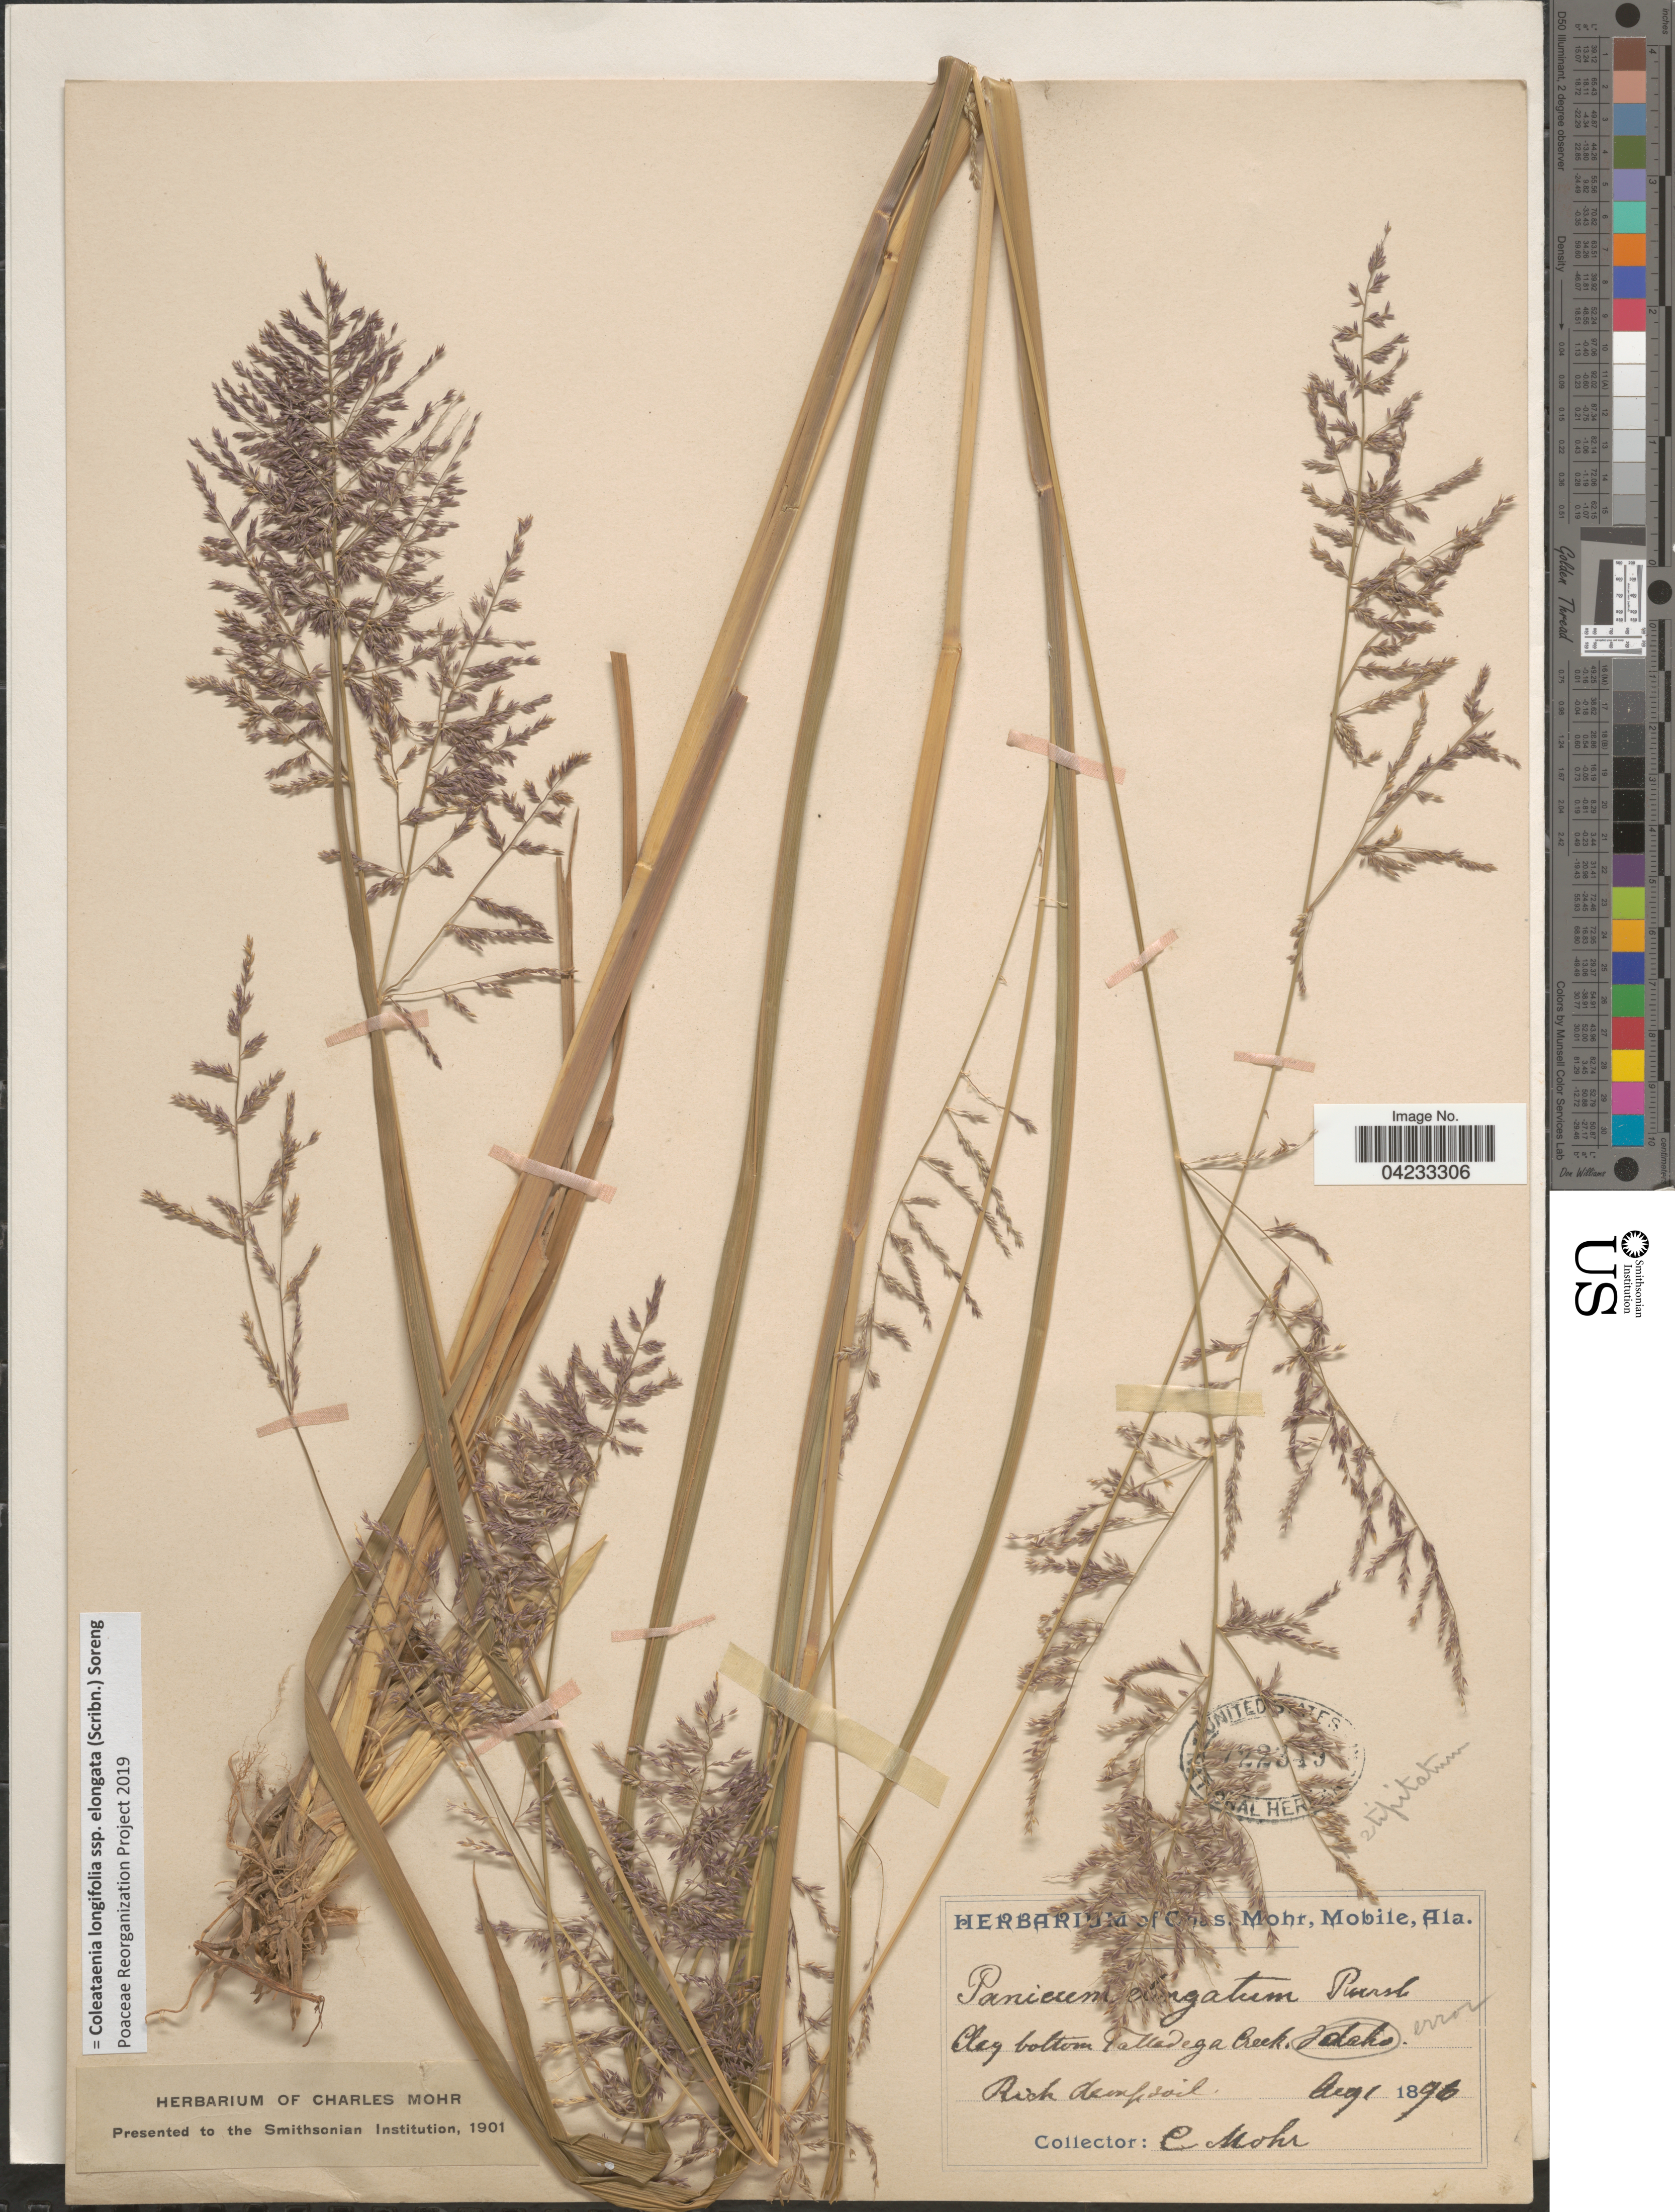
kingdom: Plantae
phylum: Tracheophyta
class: Liliopsida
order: Poales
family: Poaceae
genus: Coleataenia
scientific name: Coleataenia longifolia subsp. elongata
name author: (Scribn.) Soreng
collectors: Mohr, C. T. (herbarium)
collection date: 1896-08-01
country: United States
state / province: Idaho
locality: Clay bottom Talledega Creek.